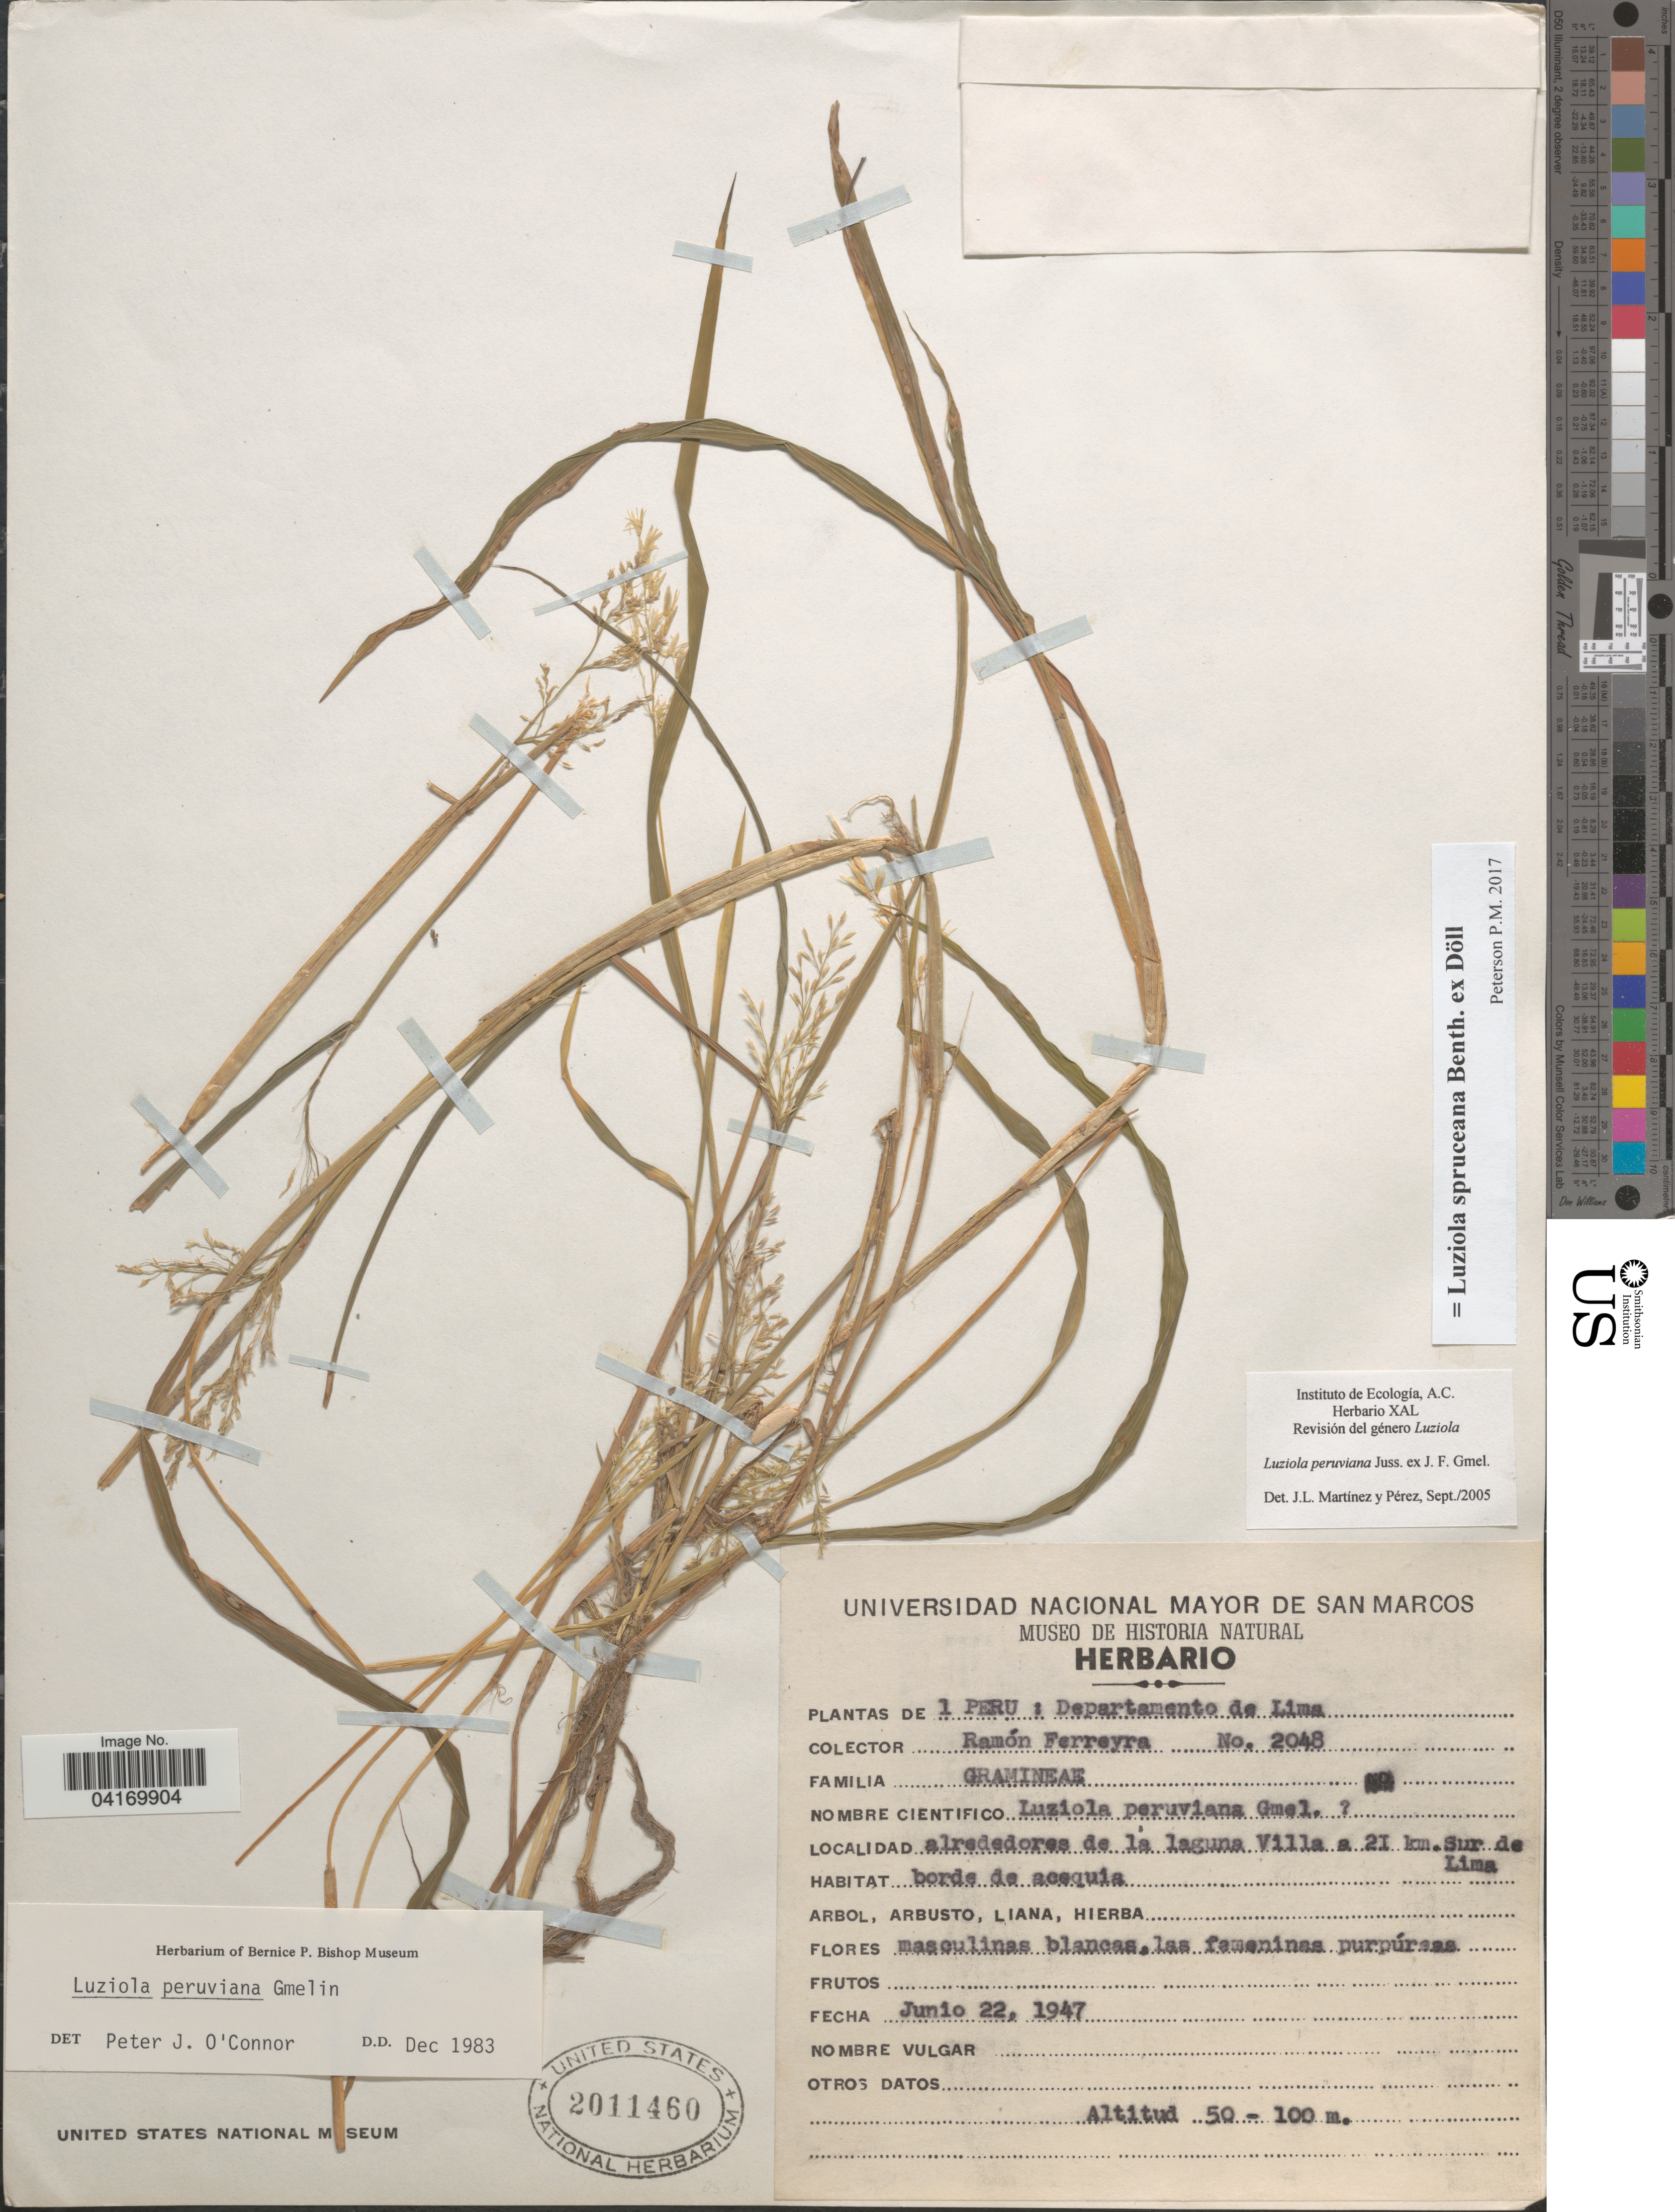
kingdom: Plantae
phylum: Tracheophyta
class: Liliopsida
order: Poales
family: Poaceae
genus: Luziola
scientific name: Luziola spruceana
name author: Benth. ex Döll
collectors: R. A. Ferreyra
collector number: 2048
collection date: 1947-06-22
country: Peru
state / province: Lima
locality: Departamento de Lima. Alrededores de la laguna Villa a 21 km. Sur de Lima.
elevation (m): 50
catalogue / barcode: US 2011460